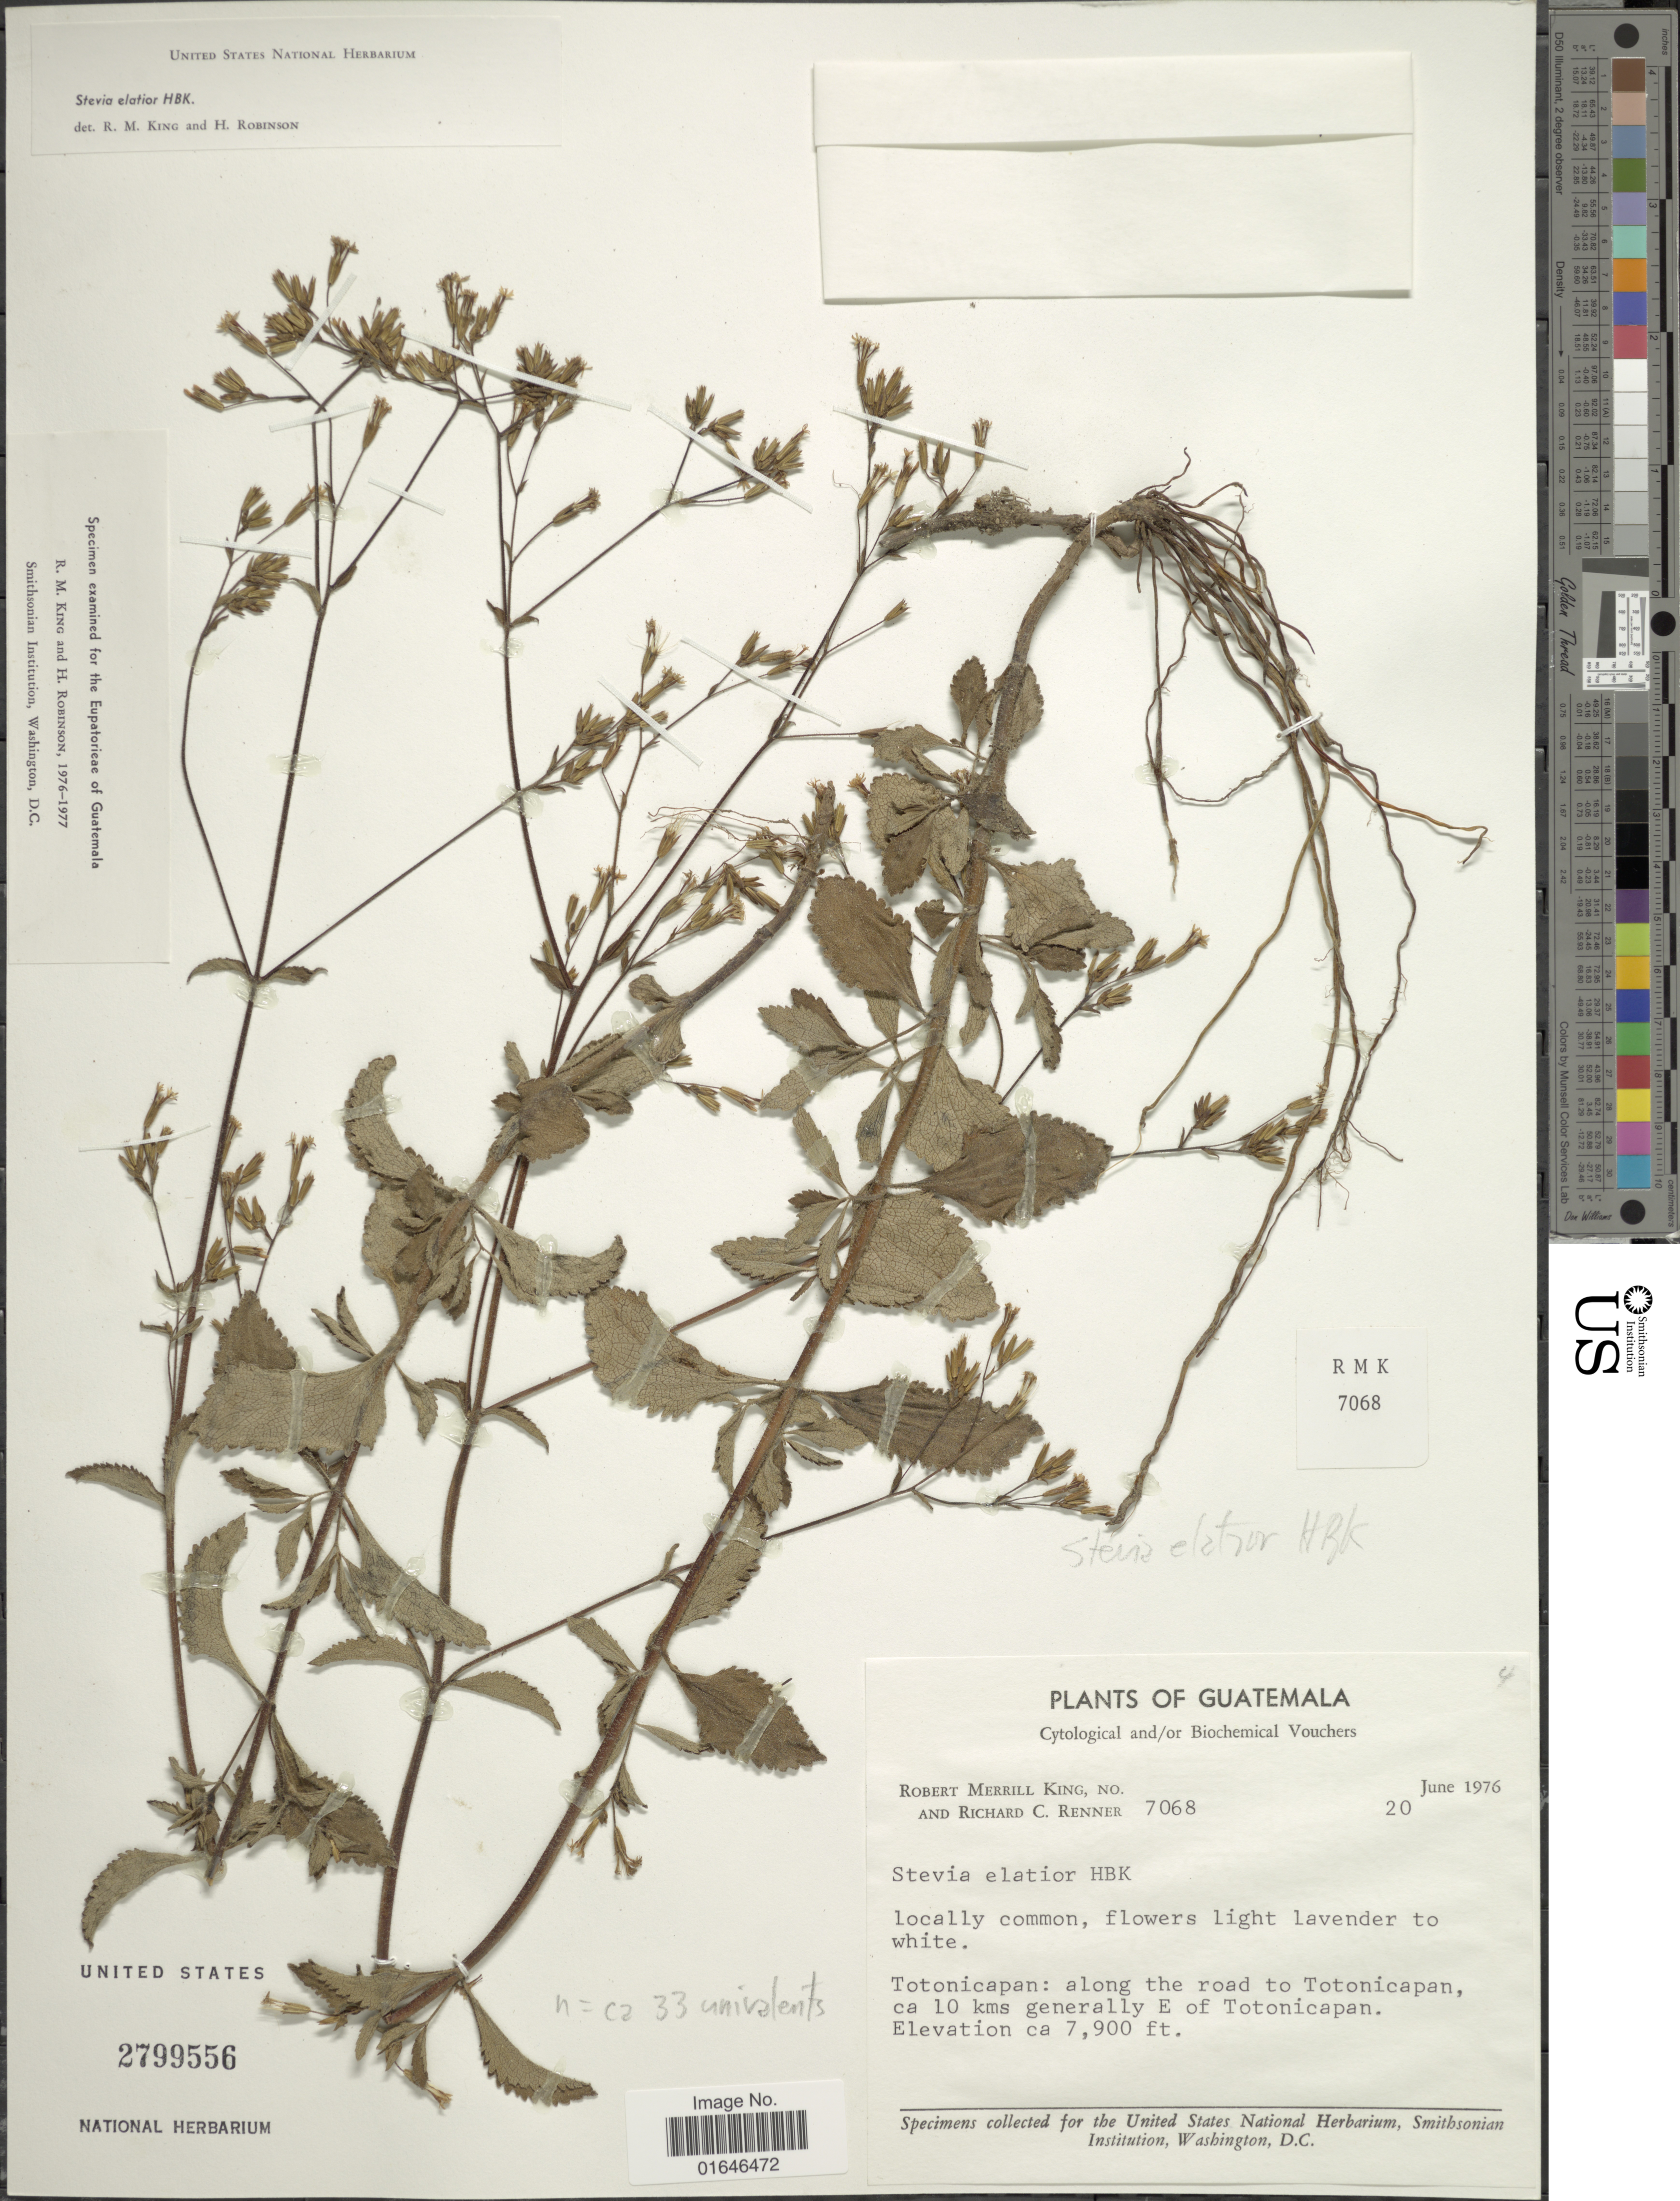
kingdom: Plantae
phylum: Tracheophyta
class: Magnoliopsida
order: Asterales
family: Asteraceae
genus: Stevia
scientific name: Stevia elatior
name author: Kunth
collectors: R. M. King & R. C. Renner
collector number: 7068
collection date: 1976-06-20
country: Guatemala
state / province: Totonicapan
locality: Along the road to Totonicapan, ca 10 kms generally E of Totonicapan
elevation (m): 2408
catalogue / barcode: US 2799556